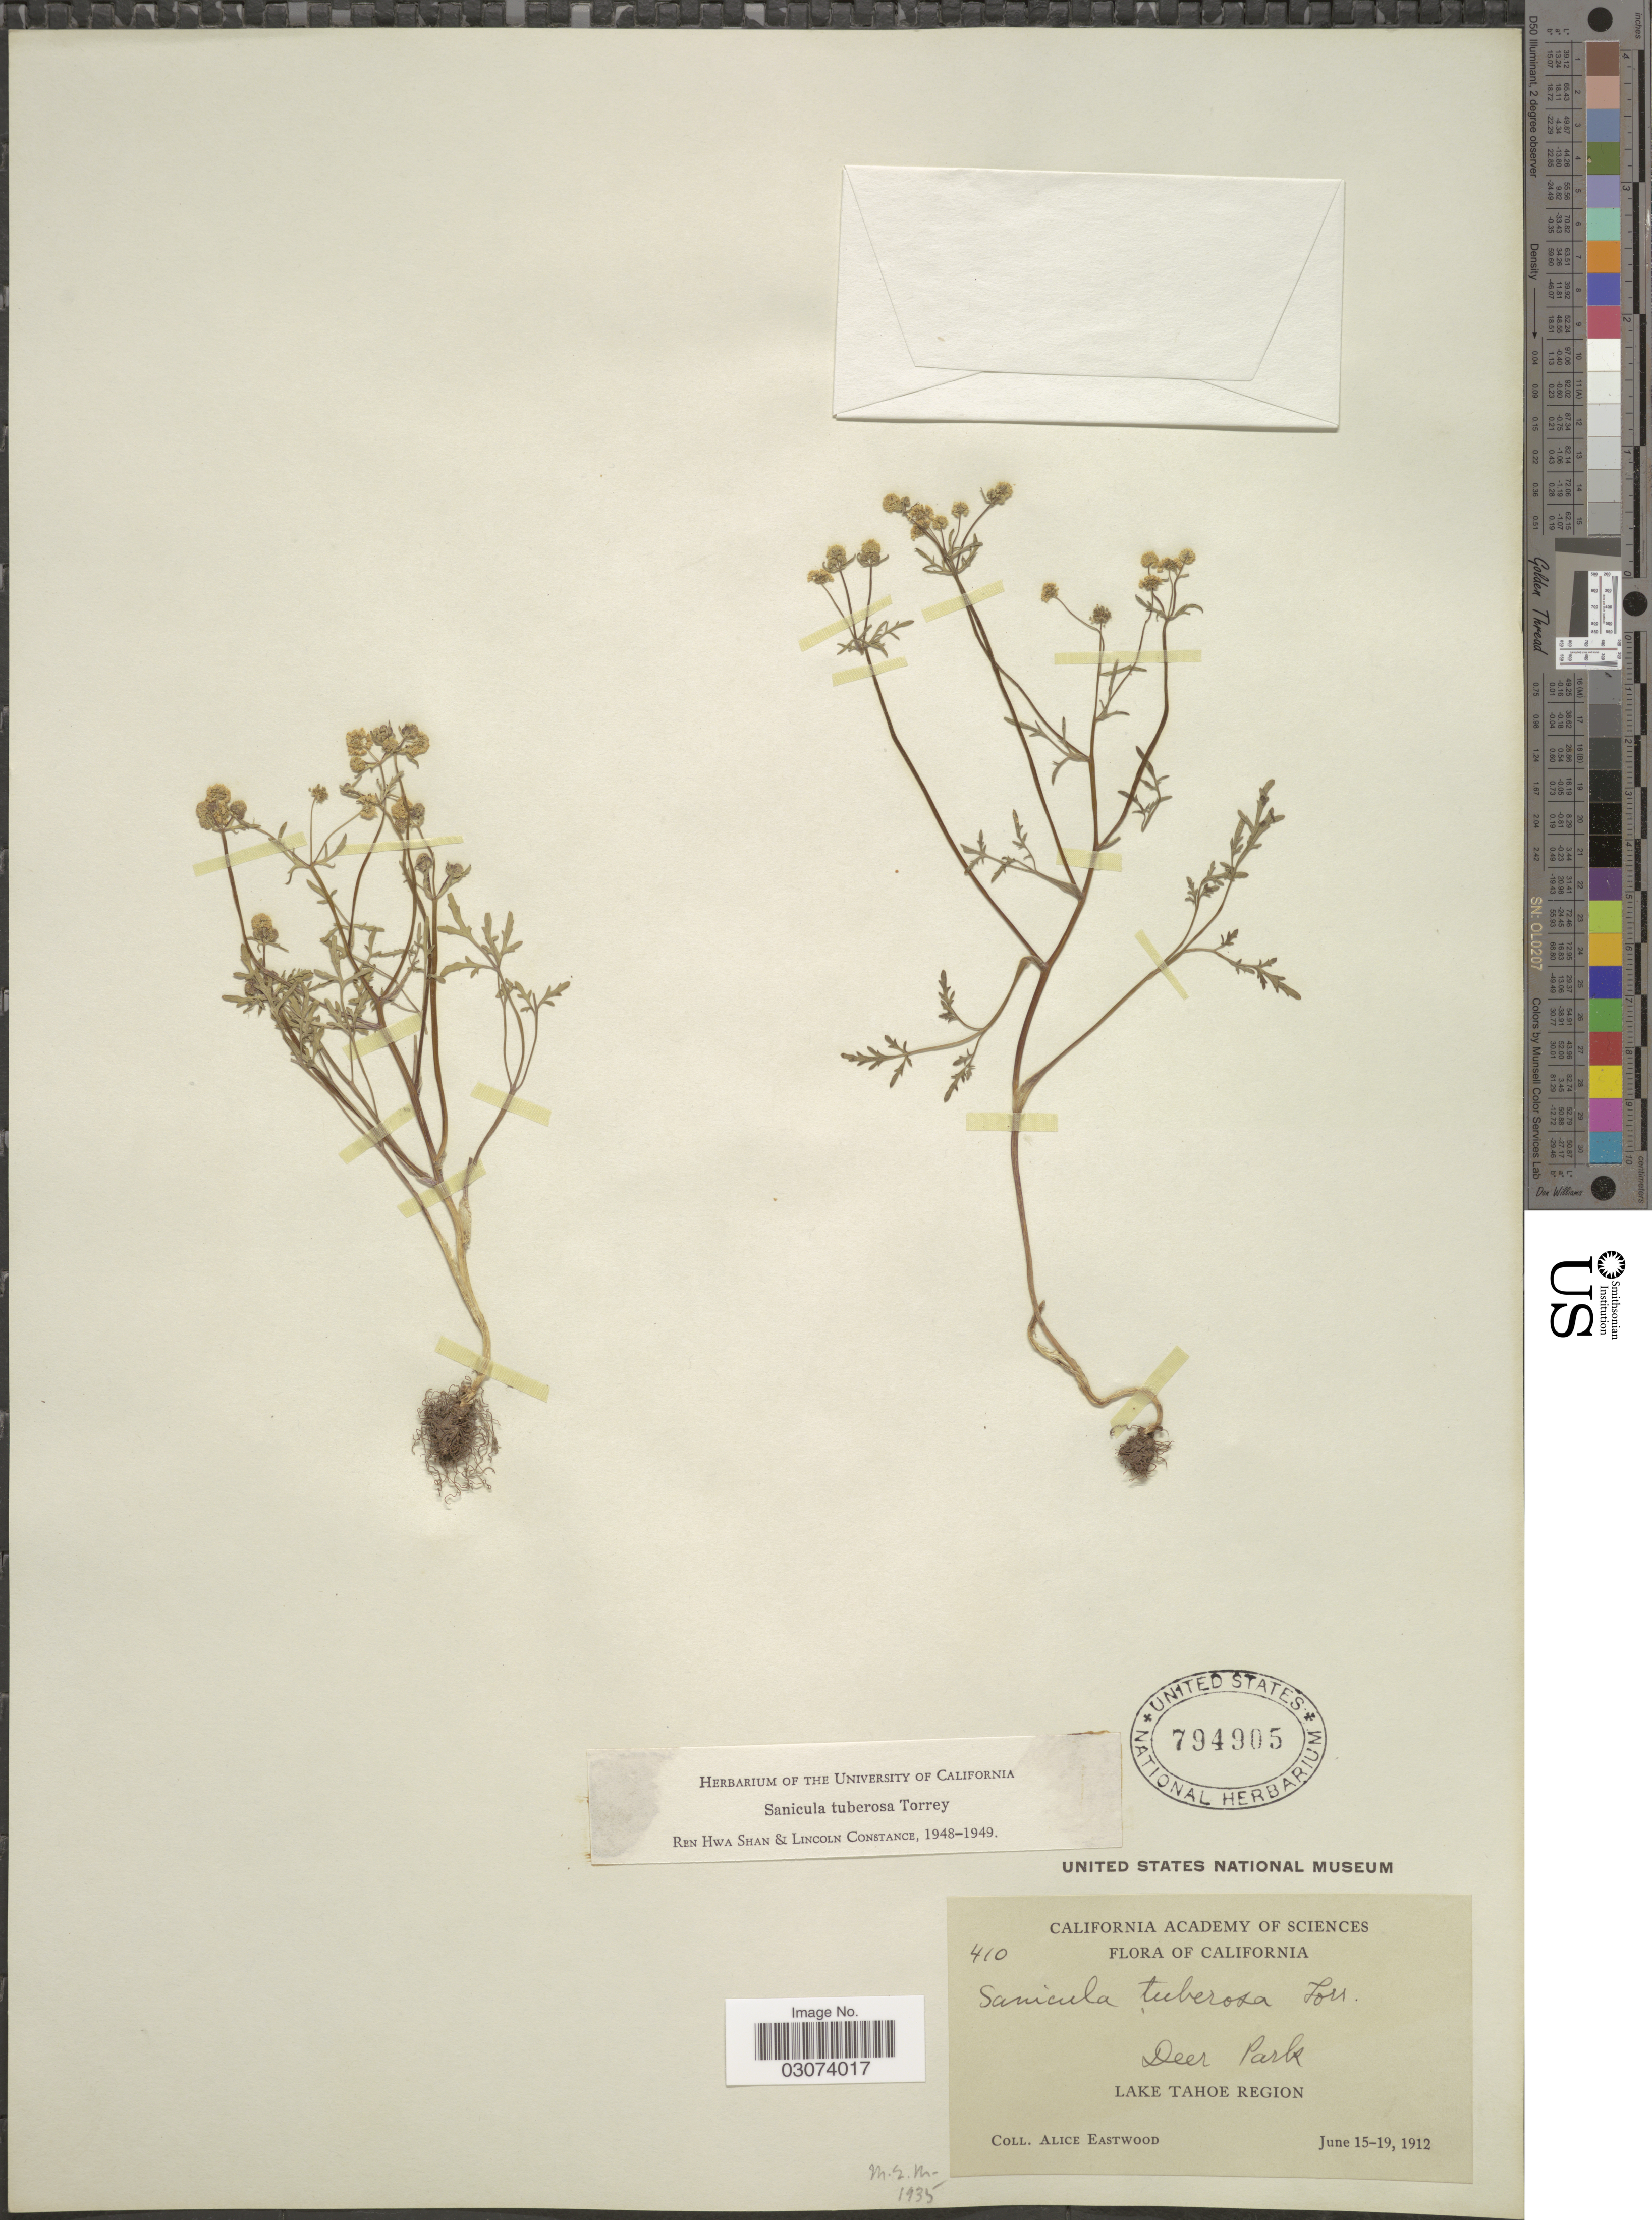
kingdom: Plantae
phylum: Tracheophyta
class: Magnoliopsida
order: Apiales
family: Apiaceae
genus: Sanicula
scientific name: Sanicula tuberosa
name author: Torr.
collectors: A. Eastwood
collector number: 410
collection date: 1912-06-15/1912-06-19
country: United States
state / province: California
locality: Deer Park. Lake Tahoe Region.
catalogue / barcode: US 794905